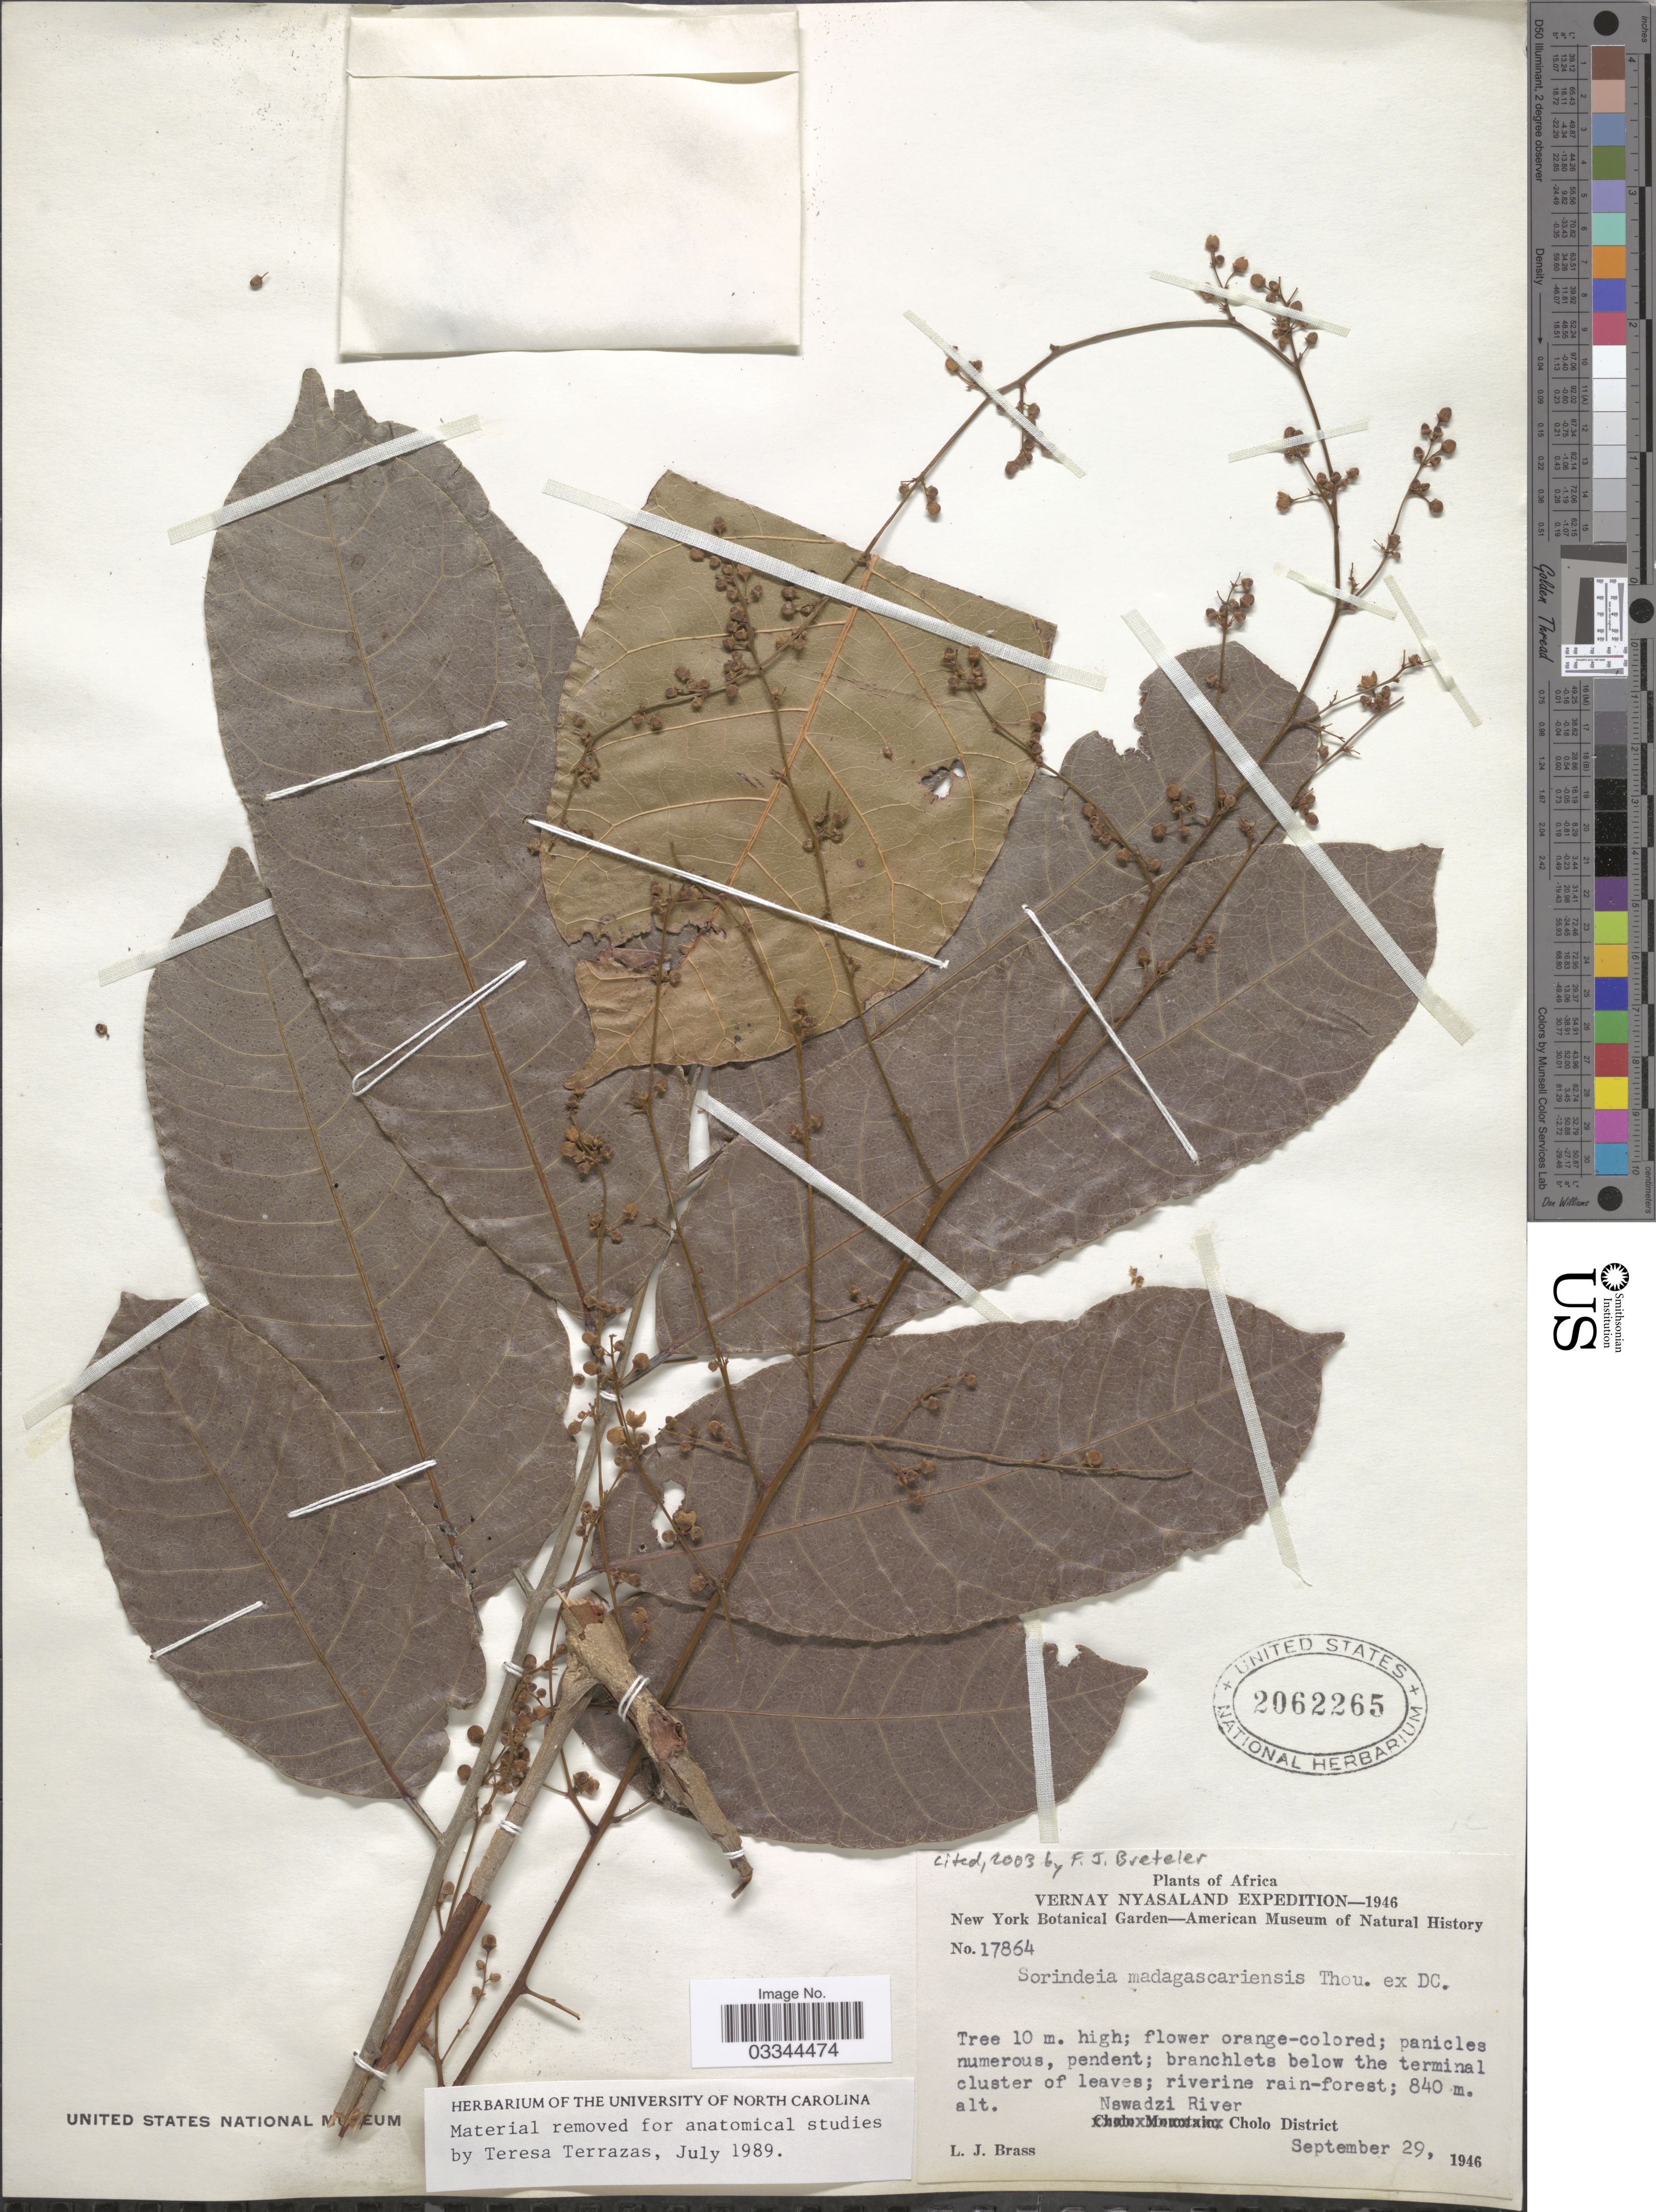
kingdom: Plantae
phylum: Tracheophyta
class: Magnoliopsida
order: Sapindales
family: Anacardiaceae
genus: Sorindeia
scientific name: Sorindeia madagascariensis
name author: Thouars ex DC.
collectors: L. J. Brass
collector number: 17864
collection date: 1946-09-29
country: Malawi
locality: Vernay Nyasaland. Nswadzi River, Cholo District.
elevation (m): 840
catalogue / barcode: US 2062265